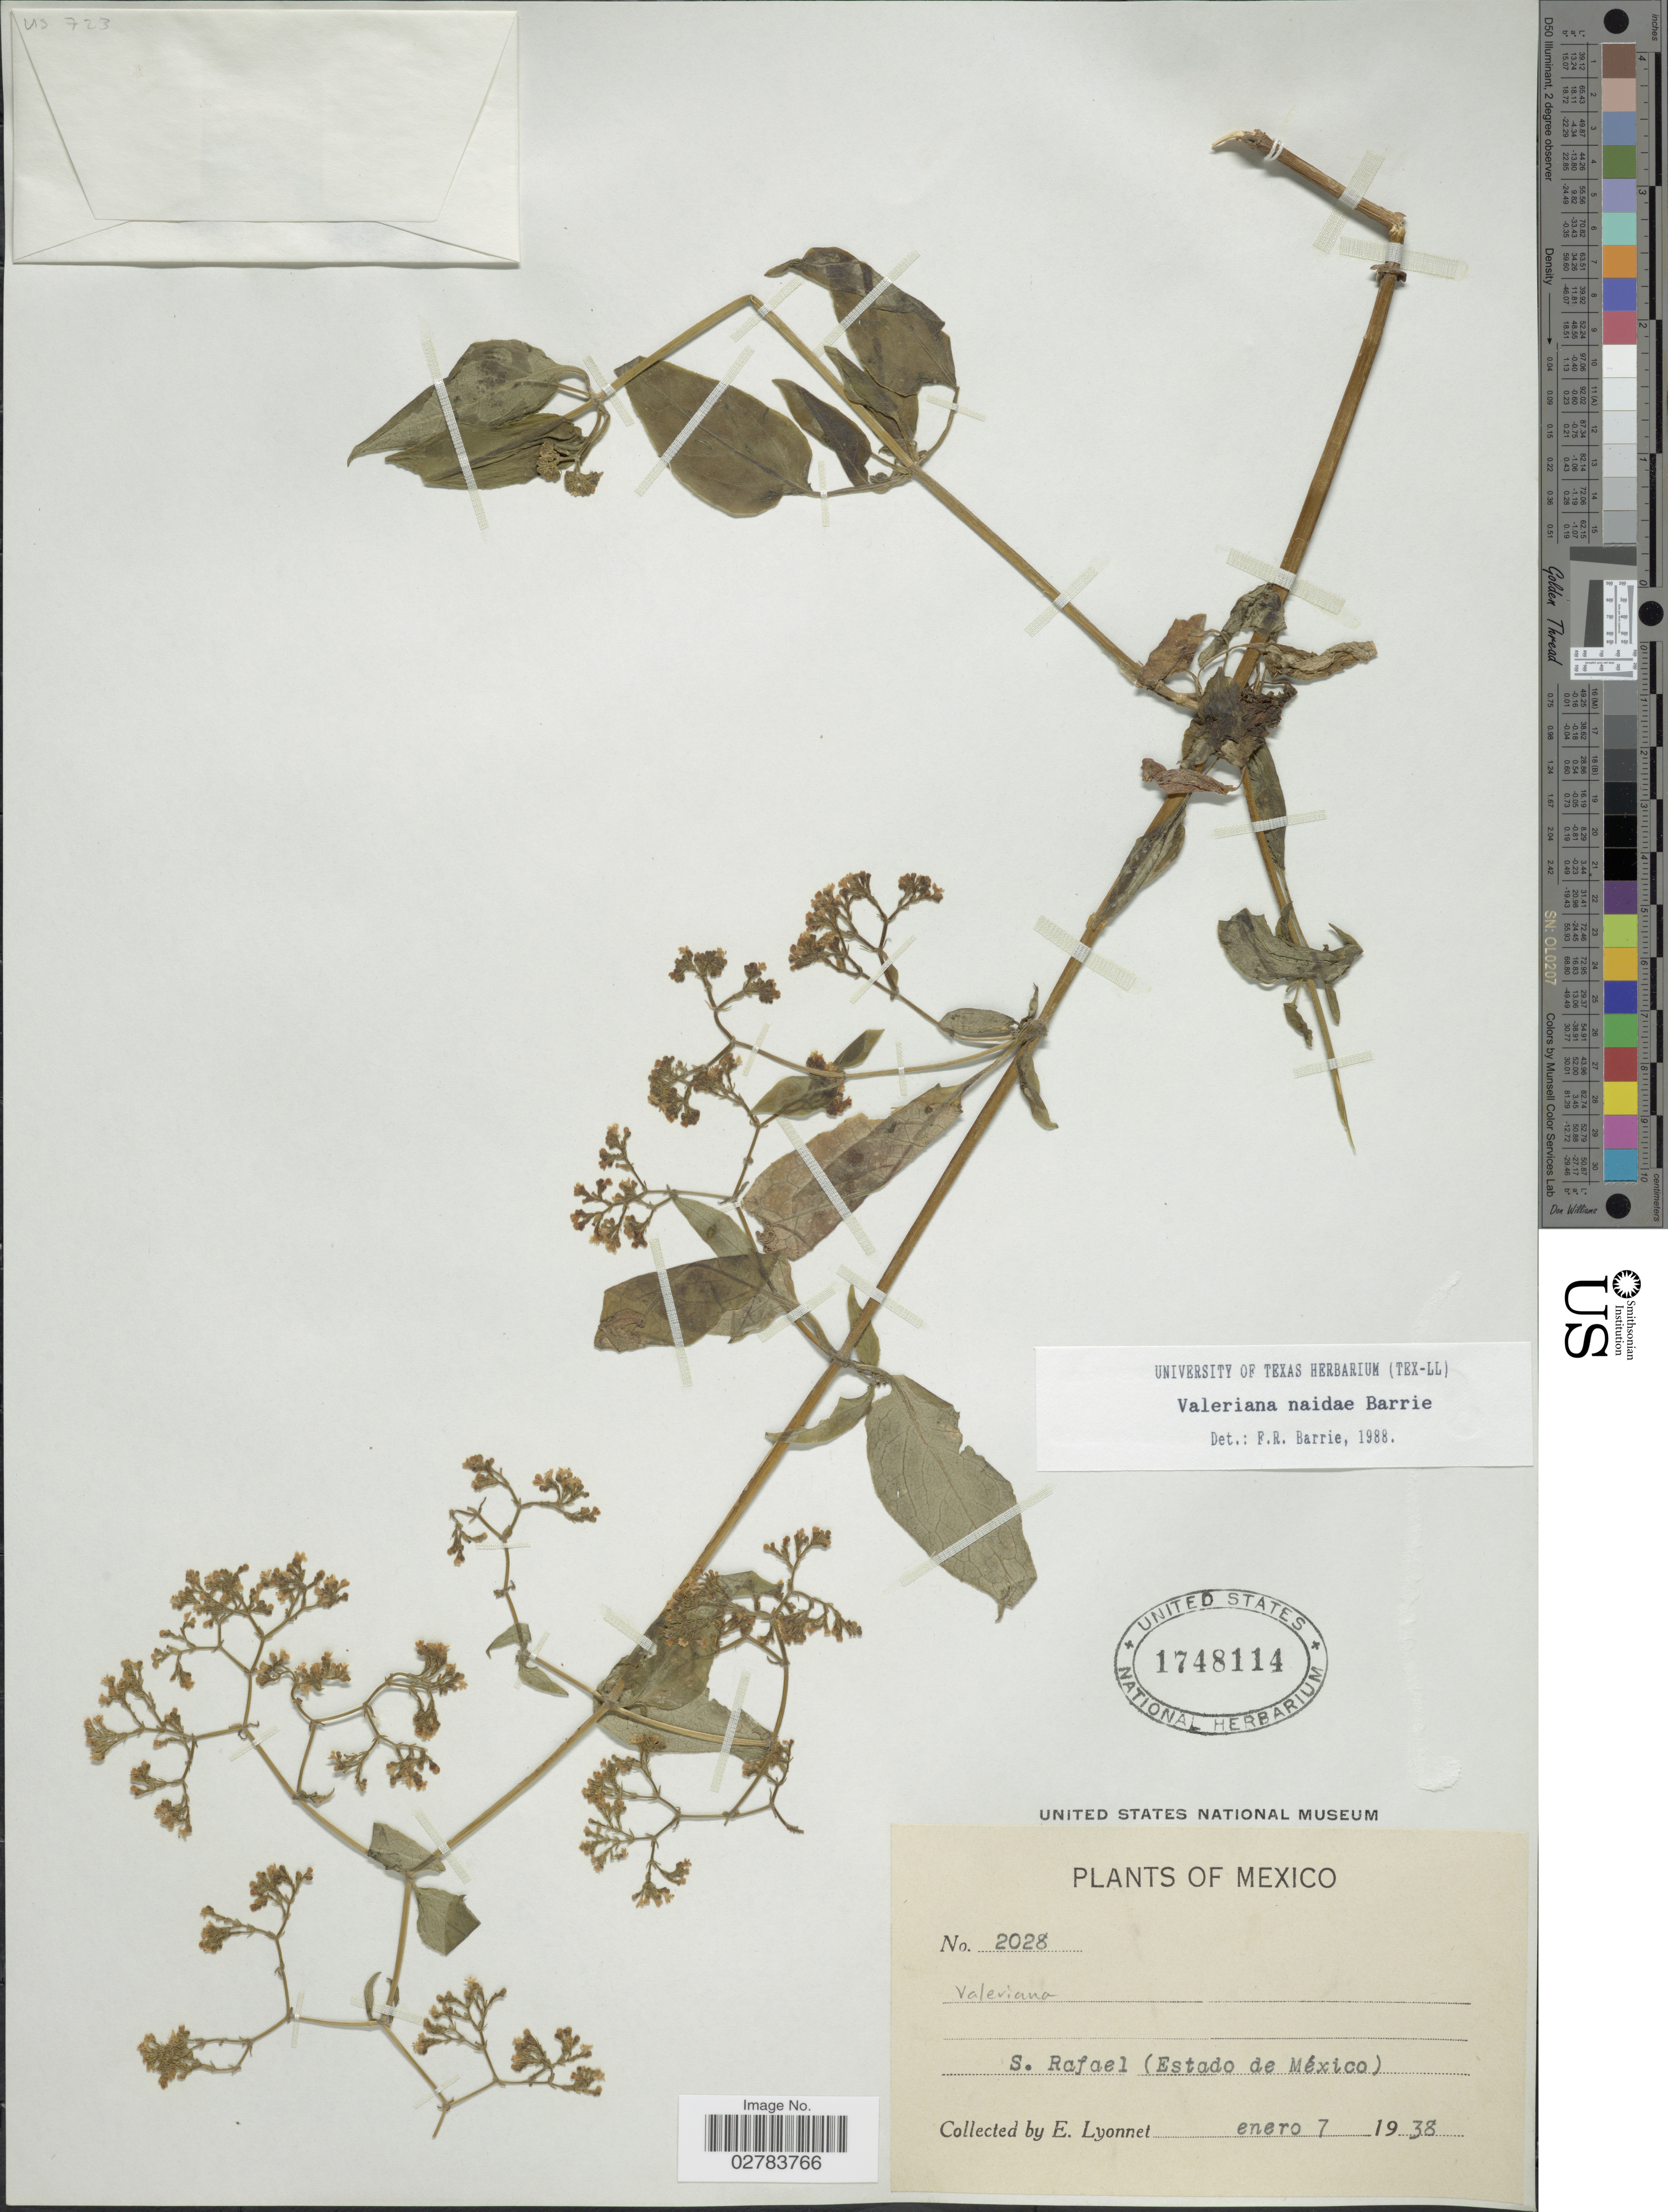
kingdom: Plantae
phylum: Tracheophyta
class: Magnoliopsida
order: Dipsacales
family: Caprifoliaceae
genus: Valeriana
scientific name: Valeriana naidae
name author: Barrie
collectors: E. Lyonnet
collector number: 2028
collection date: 1938-01-07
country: Mexico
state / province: México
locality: S. Rafael.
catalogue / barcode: US 1748114